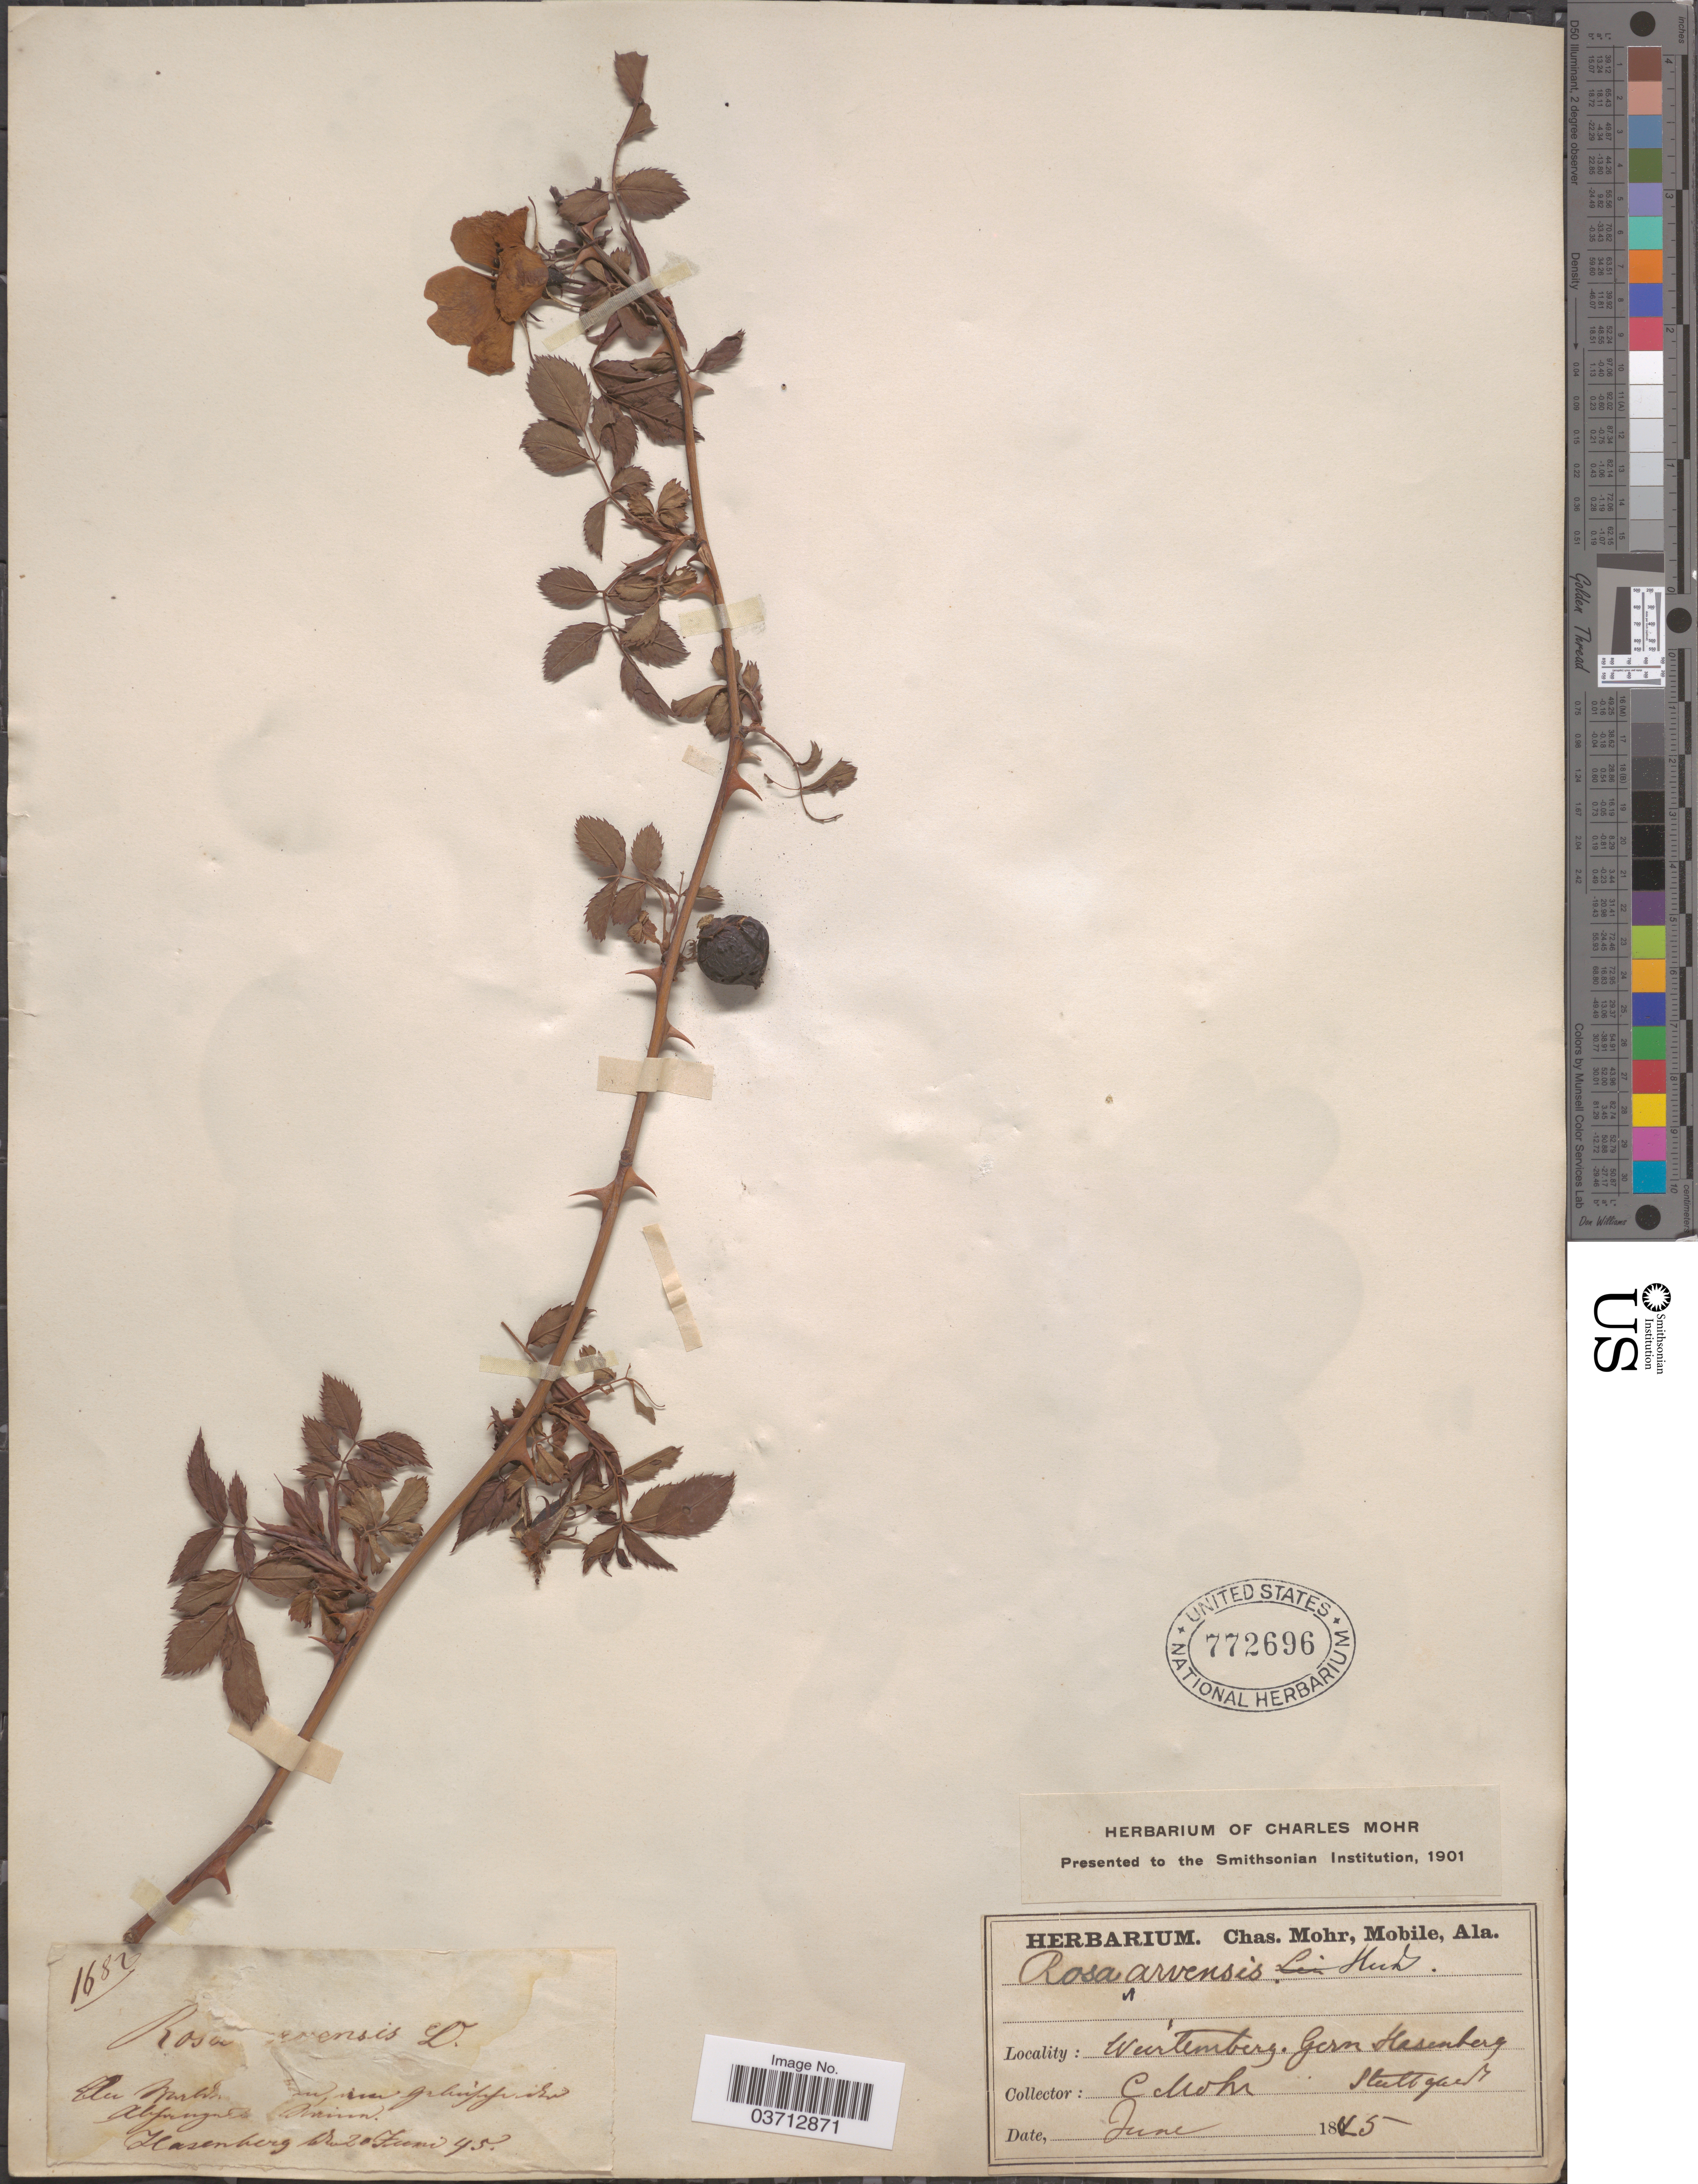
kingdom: Plantae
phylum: Tracheophyta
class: Magnoliopsida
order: Rosales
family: Rosaceae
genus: Rosa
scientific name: Rosa arvensis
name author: Huds.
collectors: Mohr, C. T. (herbarium)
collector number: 1682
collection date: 1845-06-20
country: Germany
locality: Wurtemberg, Gern. Hesenberg. Stuttgart.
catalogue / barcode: US 772696